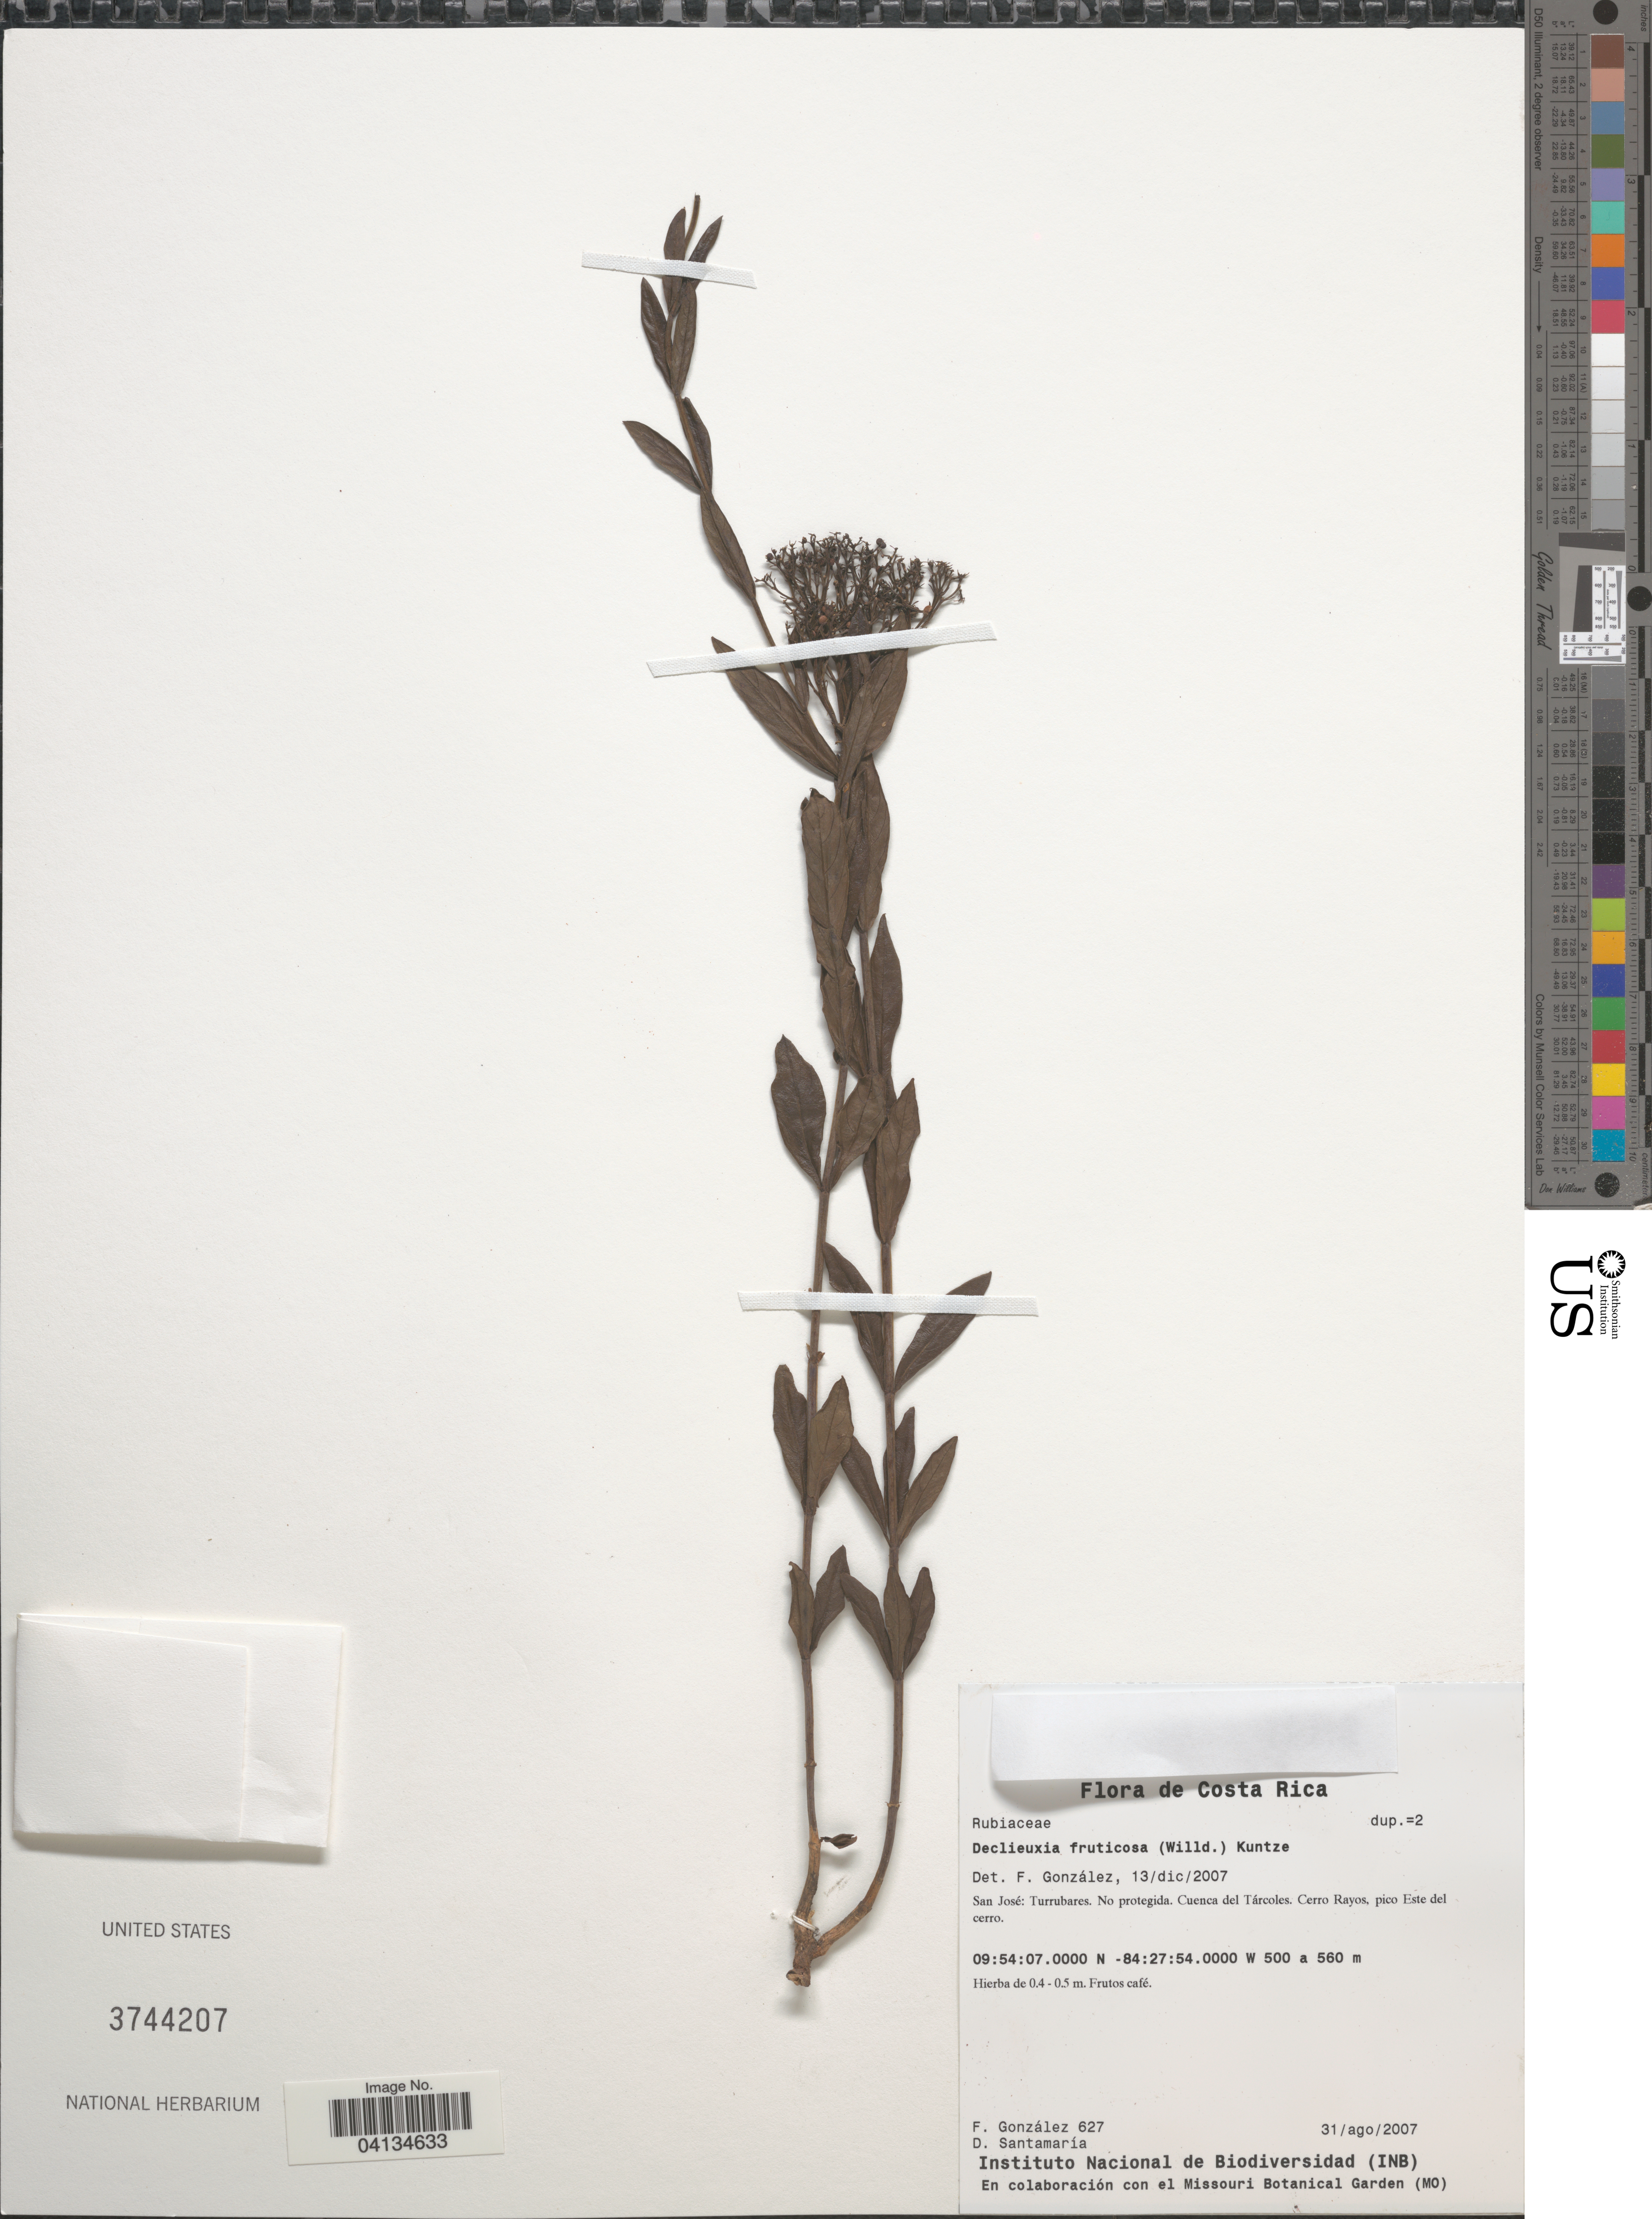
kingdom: Plantae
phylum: Tracheophyta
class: Magnoliopsida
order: Gentianales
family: Rubiaceae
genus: Declieuxia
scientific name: Declieuxia fruticosa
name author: (Willd. ex Roem. & Schult.) Kuntze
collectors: F. González & D. Santamaria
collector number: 627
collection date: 2007-08-31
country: Costa Rica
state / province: San José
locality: Turrubares. No protegida. Cuenca del Tárcoles. Cerro Rayos, pico Este del cerro.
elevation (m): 500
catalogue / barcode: US 3744207